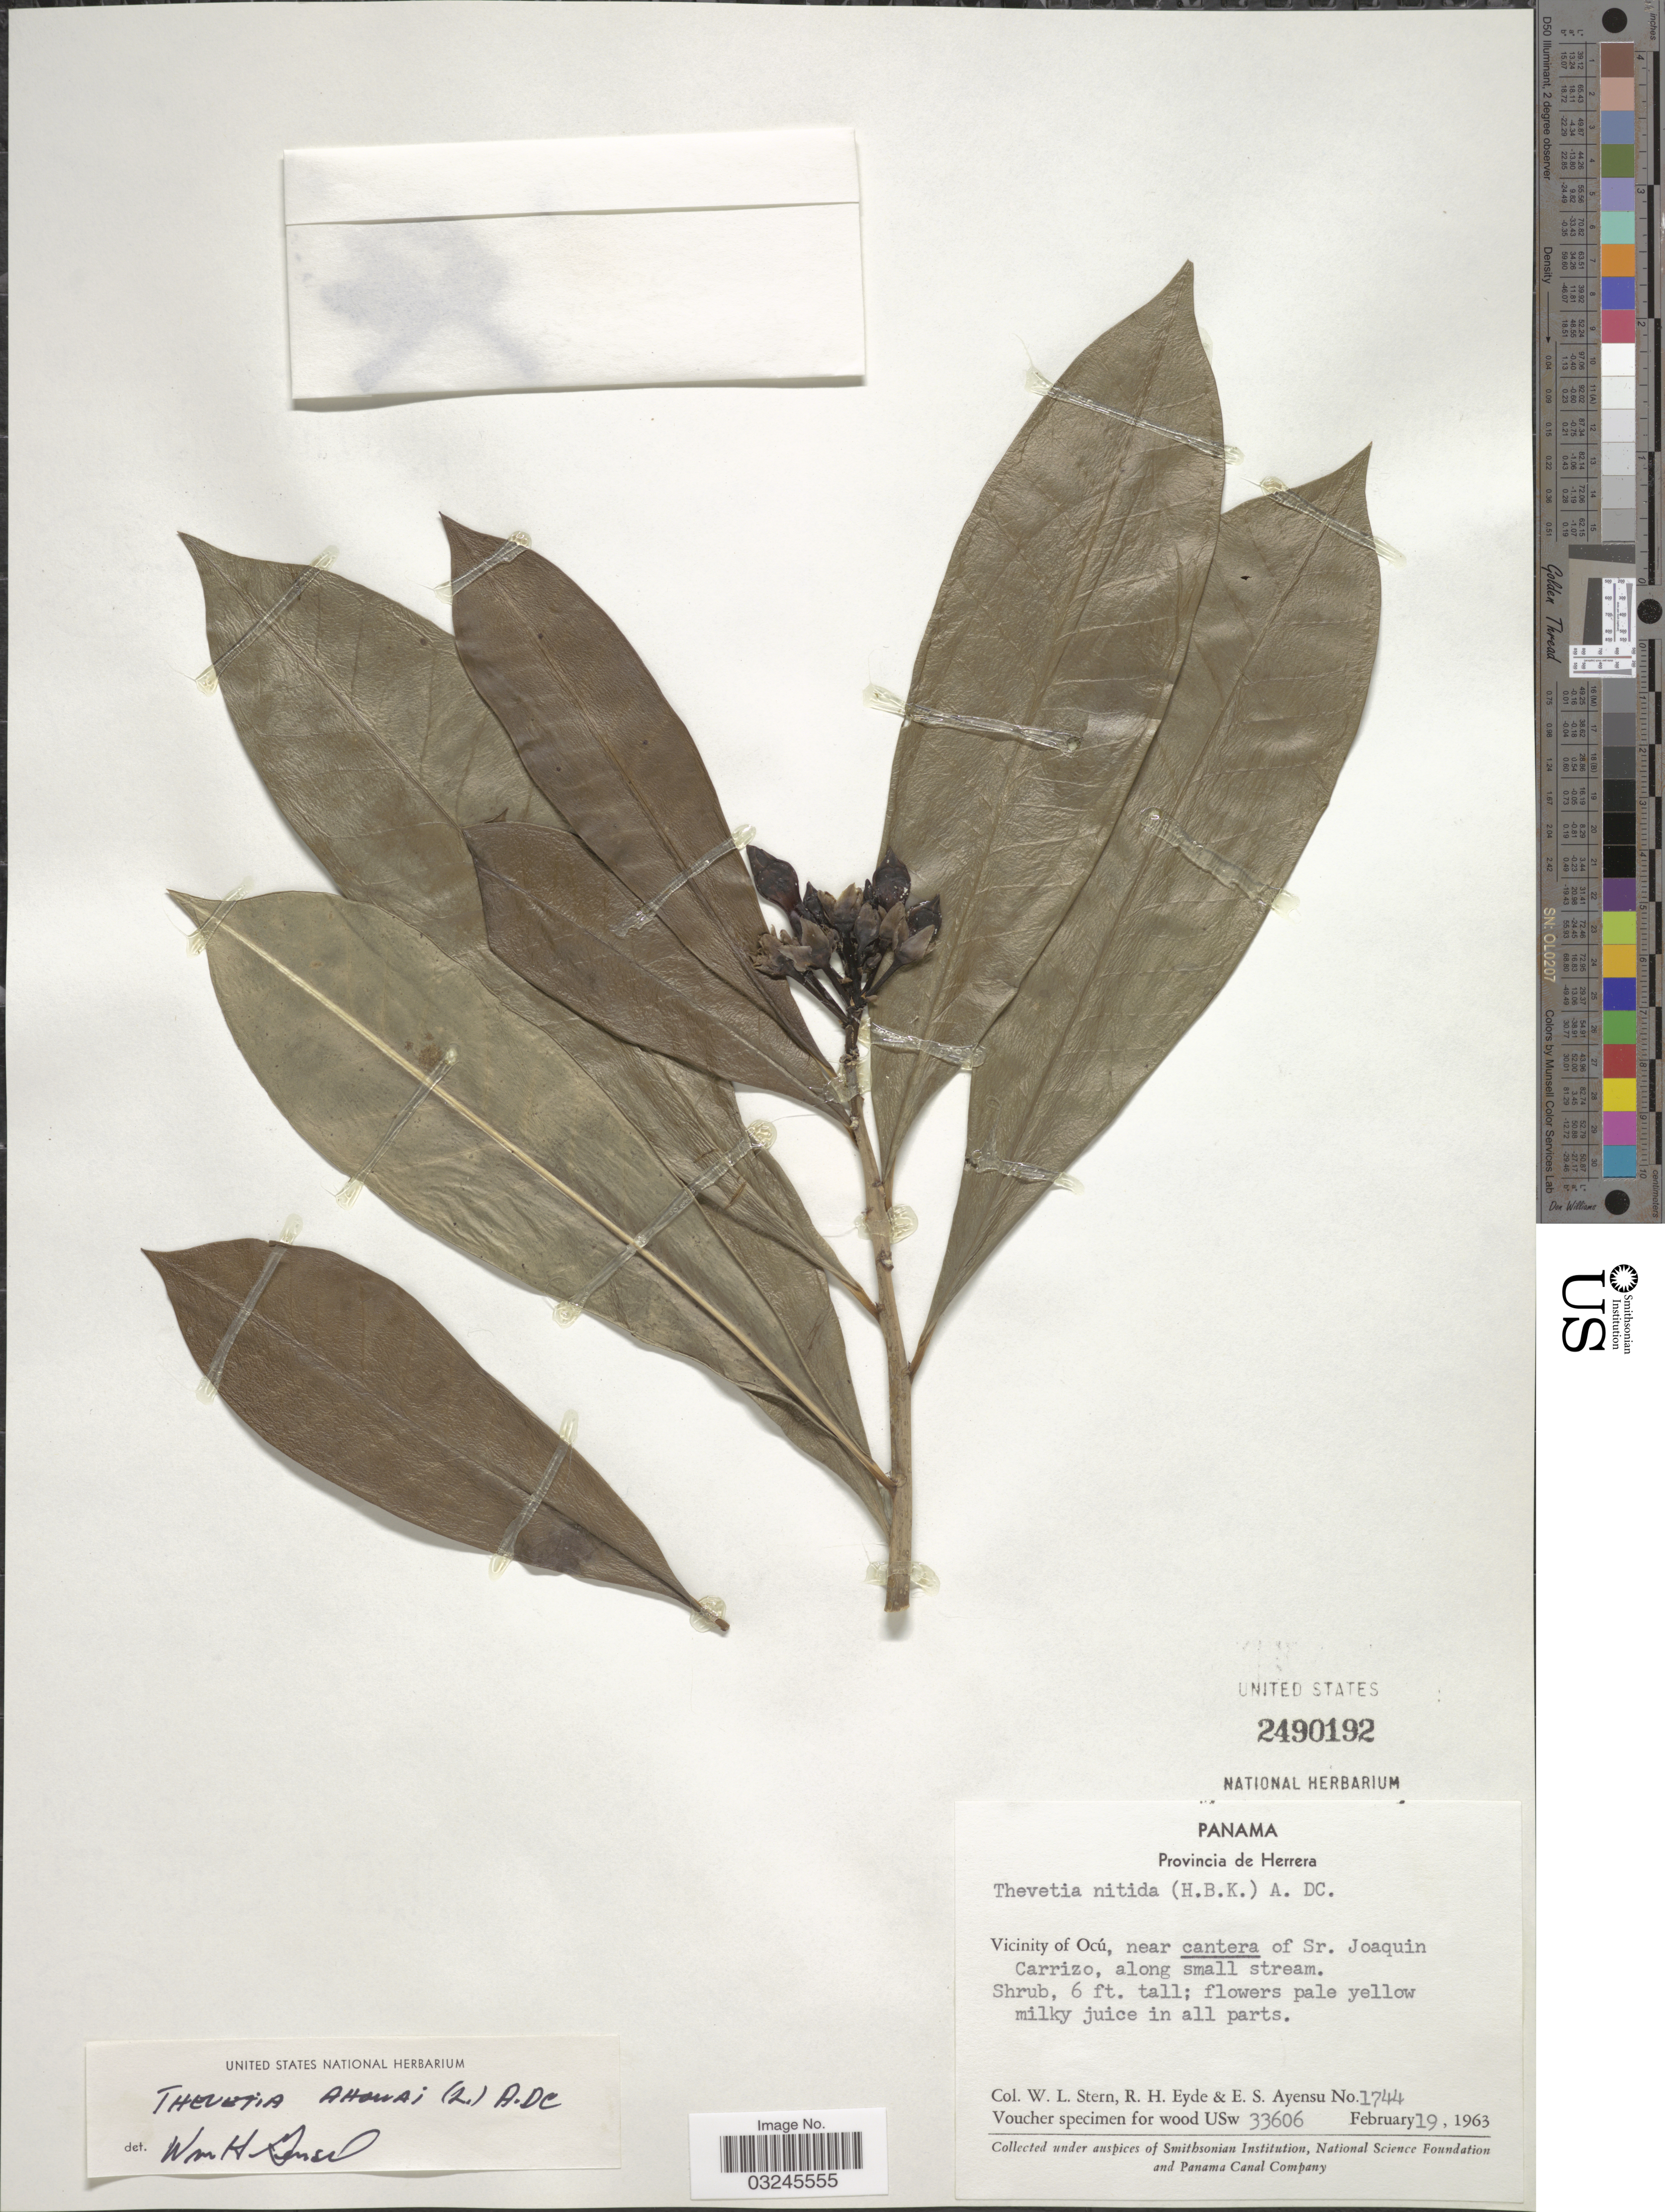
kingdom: Plantae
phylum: Tracheophyta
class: Magnoliopsida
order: Gentianales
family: Apocynaceae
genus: Thevetia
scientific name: Thevetia ahouai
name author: (L.) A. DC.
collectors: W. L. Stern, R. H. Eyde & E. S. Ayensu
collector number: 1744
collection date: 1963-02-19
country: Panama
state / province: Herrera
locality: Vicinity of Ocú, near cantera of Sr. Joaquin Carrizo, along small stream.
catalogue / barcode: US 2490192